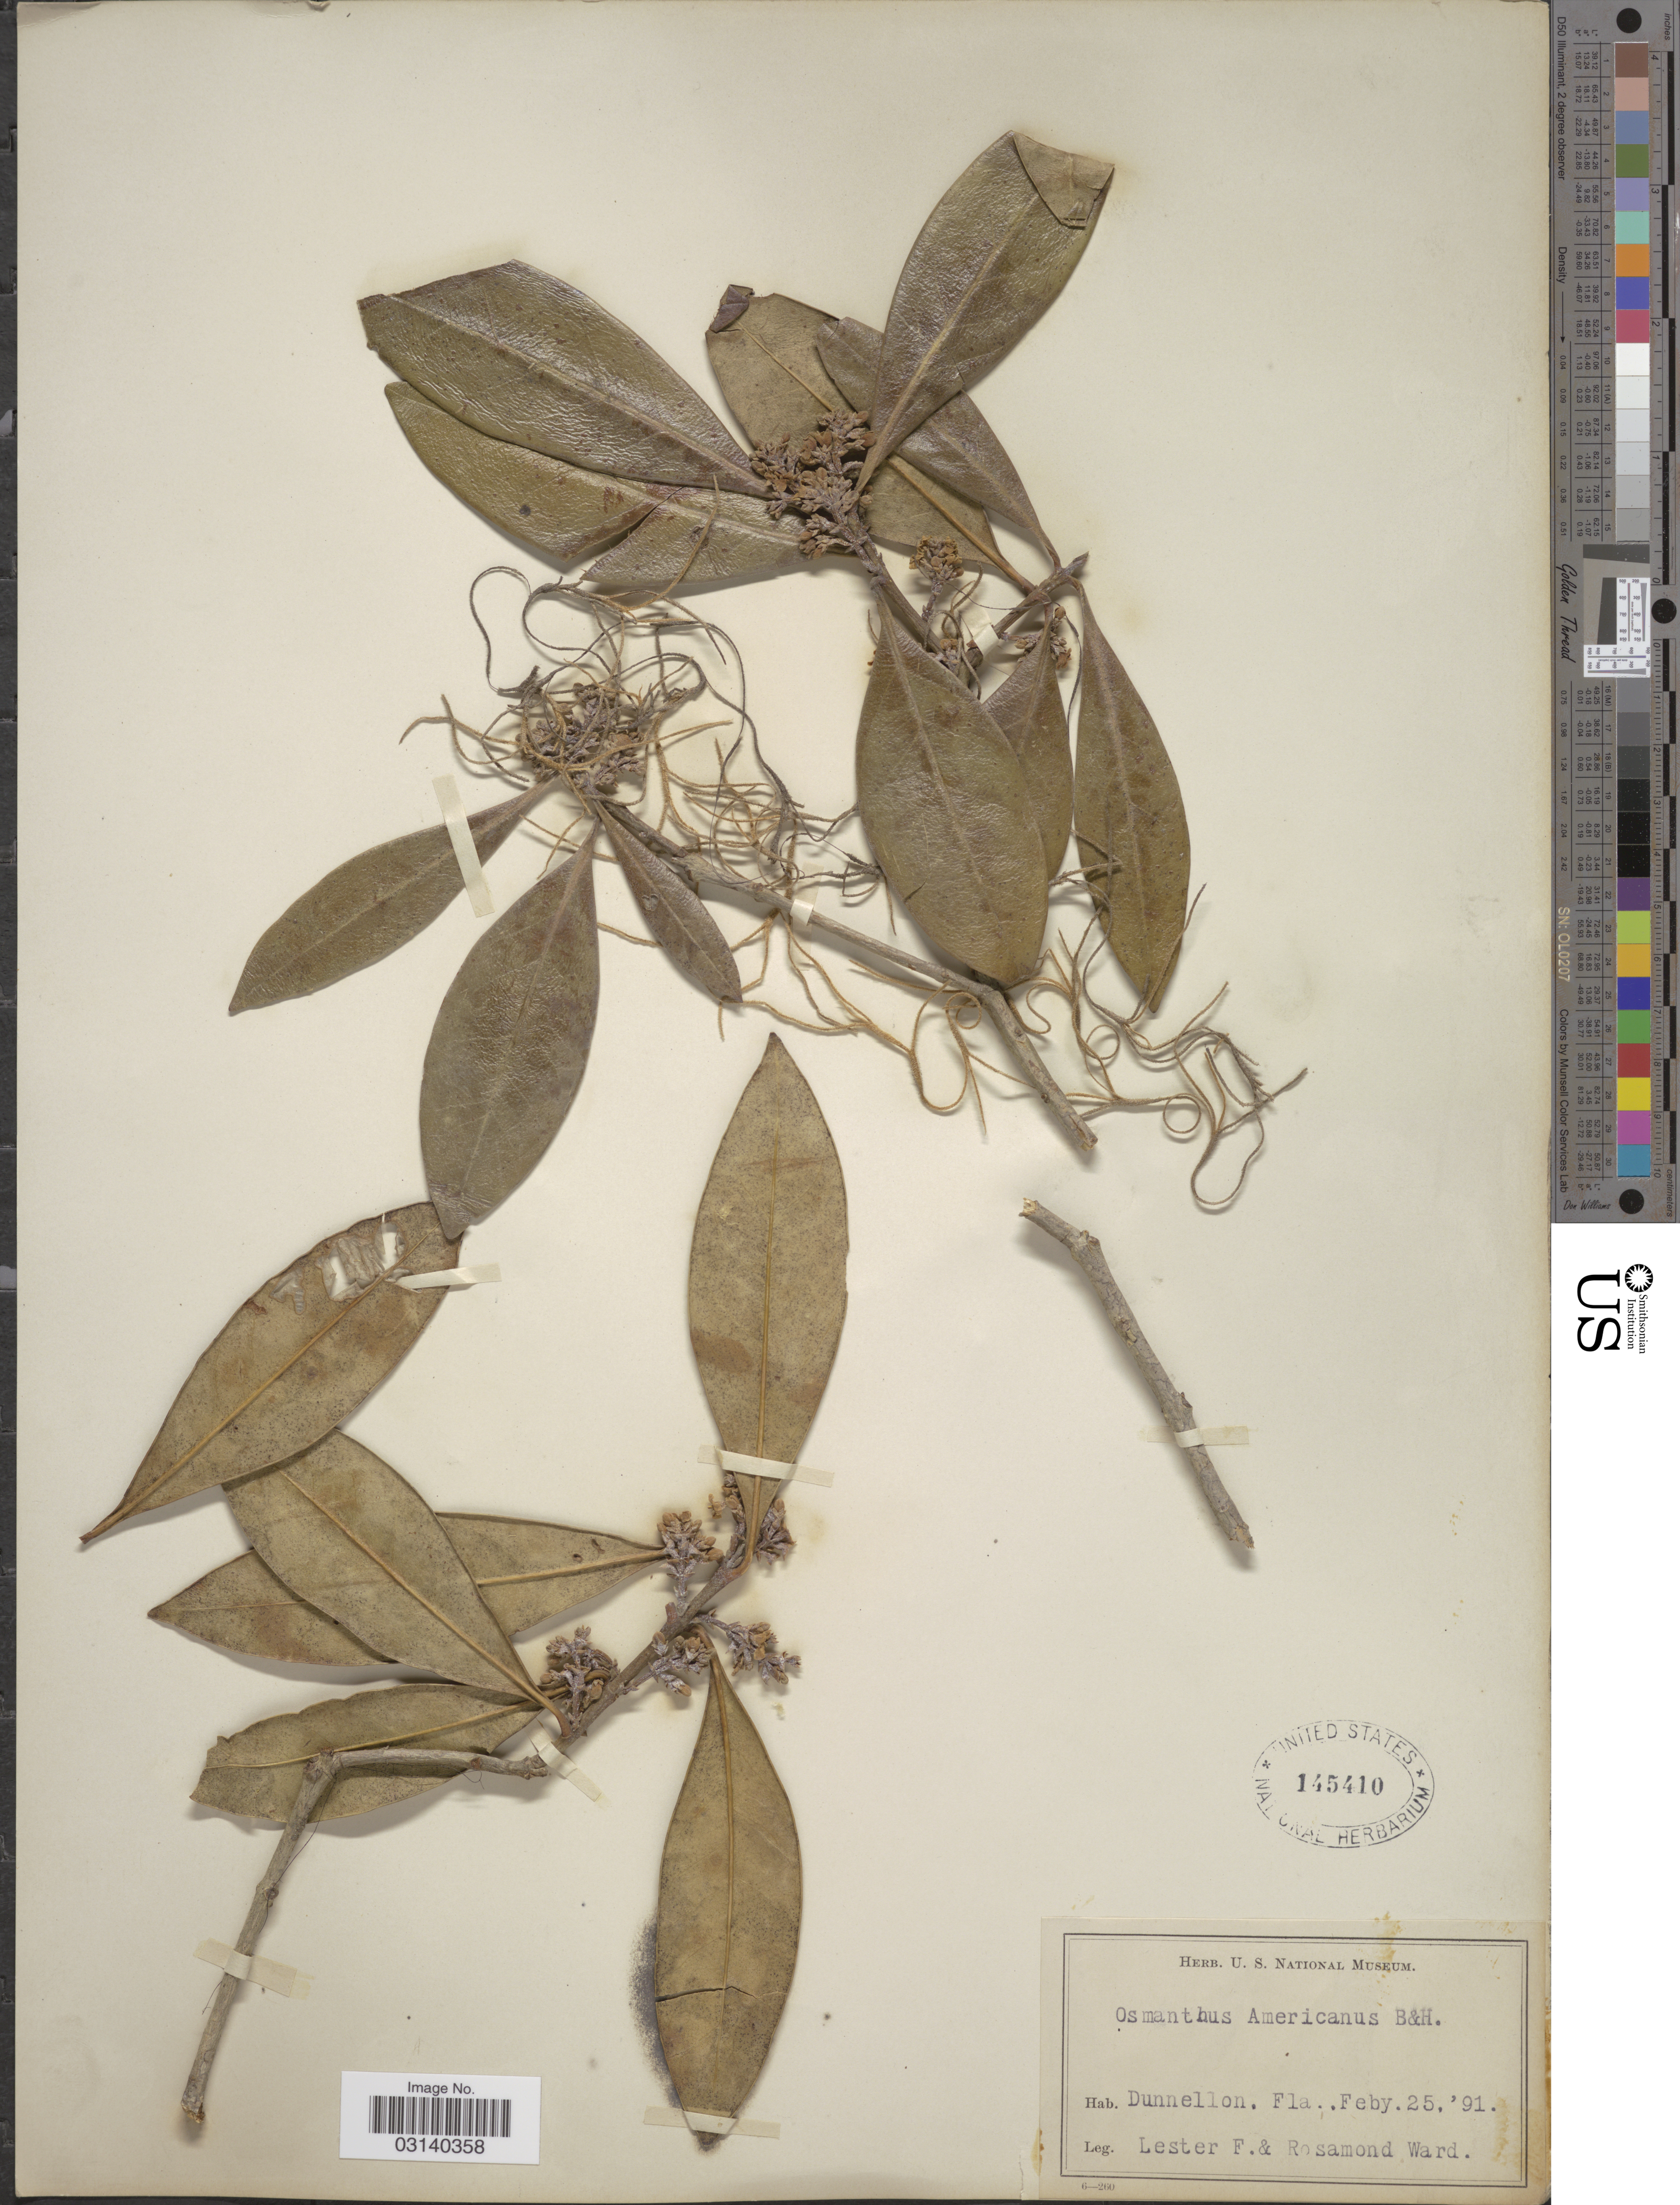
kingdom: Plantae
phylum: Tracheophyta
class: Magnoliopsida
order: Lamiales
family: Oleaceae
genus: Osmanthus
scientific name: Osmanthus americanus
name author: (L.) A. Gray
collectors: L. F. Ward & R. Ward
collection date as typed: Transcribed d/m/y: 25/2/91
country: United States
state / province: Florida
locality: Dunnellon. Fla.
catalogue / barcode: US 145410